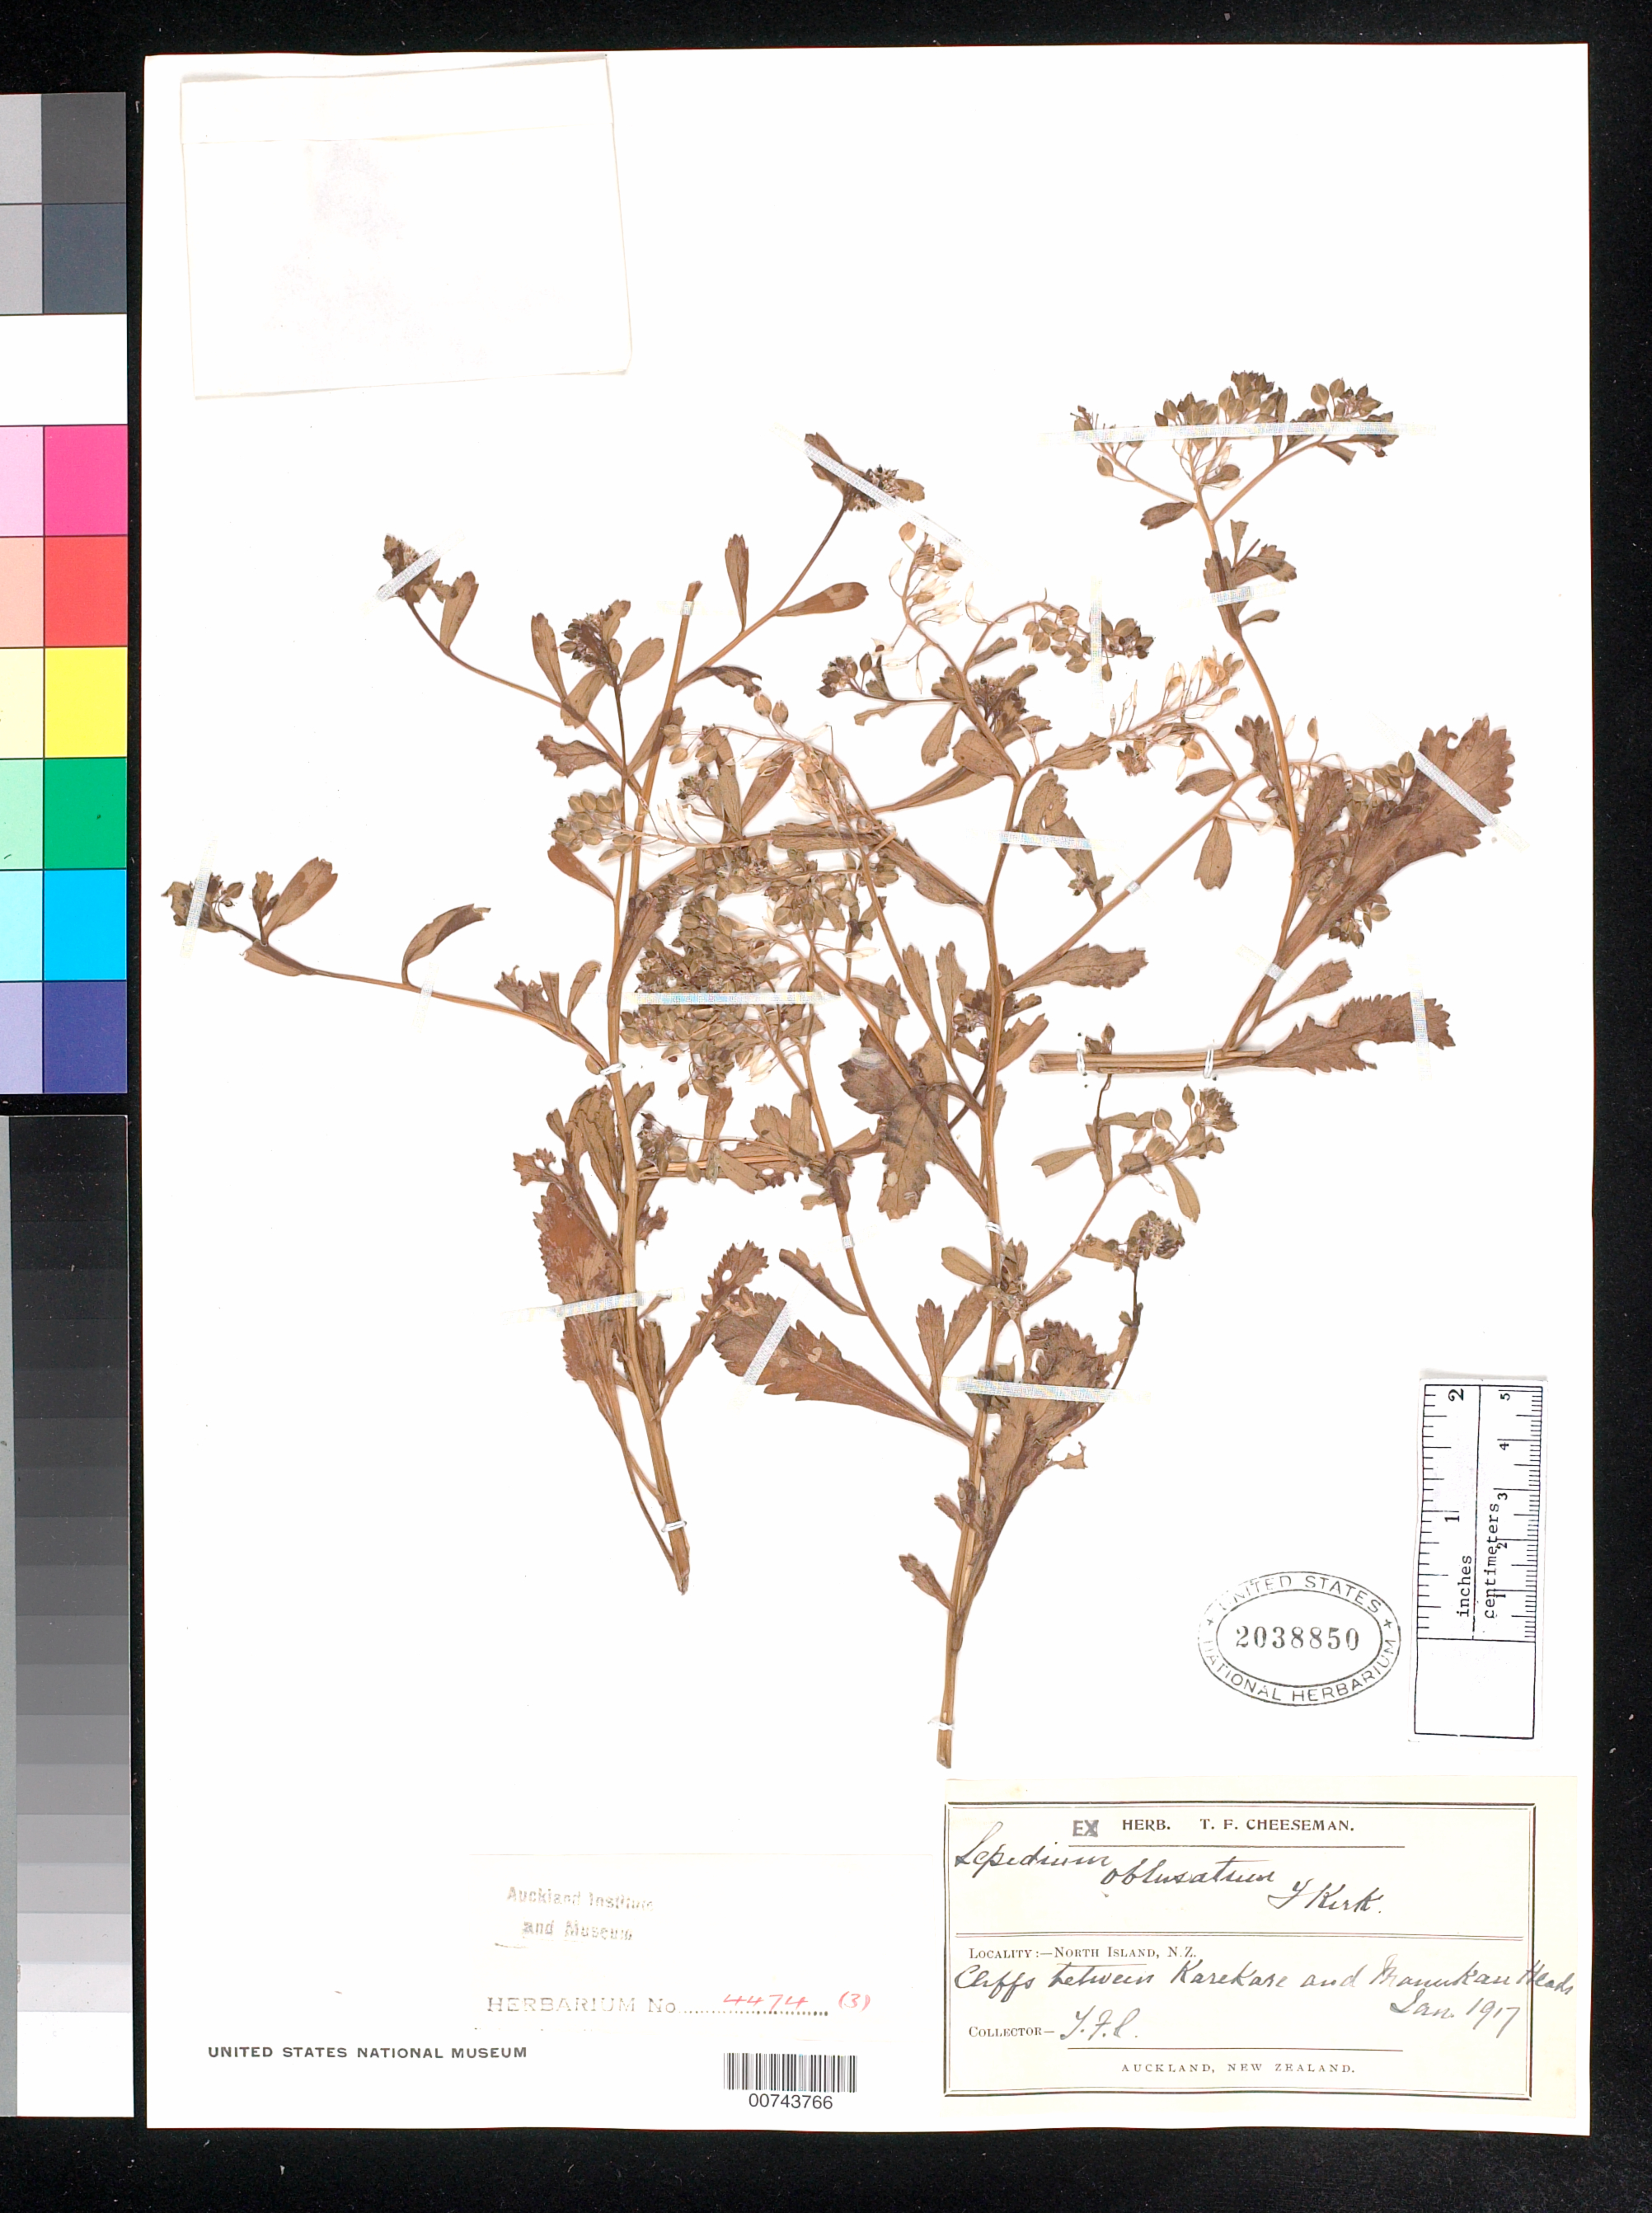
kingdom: Plantae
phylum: Tracheophyta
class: Magnoliopsida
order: Brassicales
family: Brassicaceae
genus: Lepidium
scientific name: Lepidium obtusatum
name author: Kirk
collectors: T. F. Cheeseman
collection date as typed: Jan 1917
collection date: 1917-01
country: New Zealand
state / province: Auckland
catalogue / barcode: US 2038850